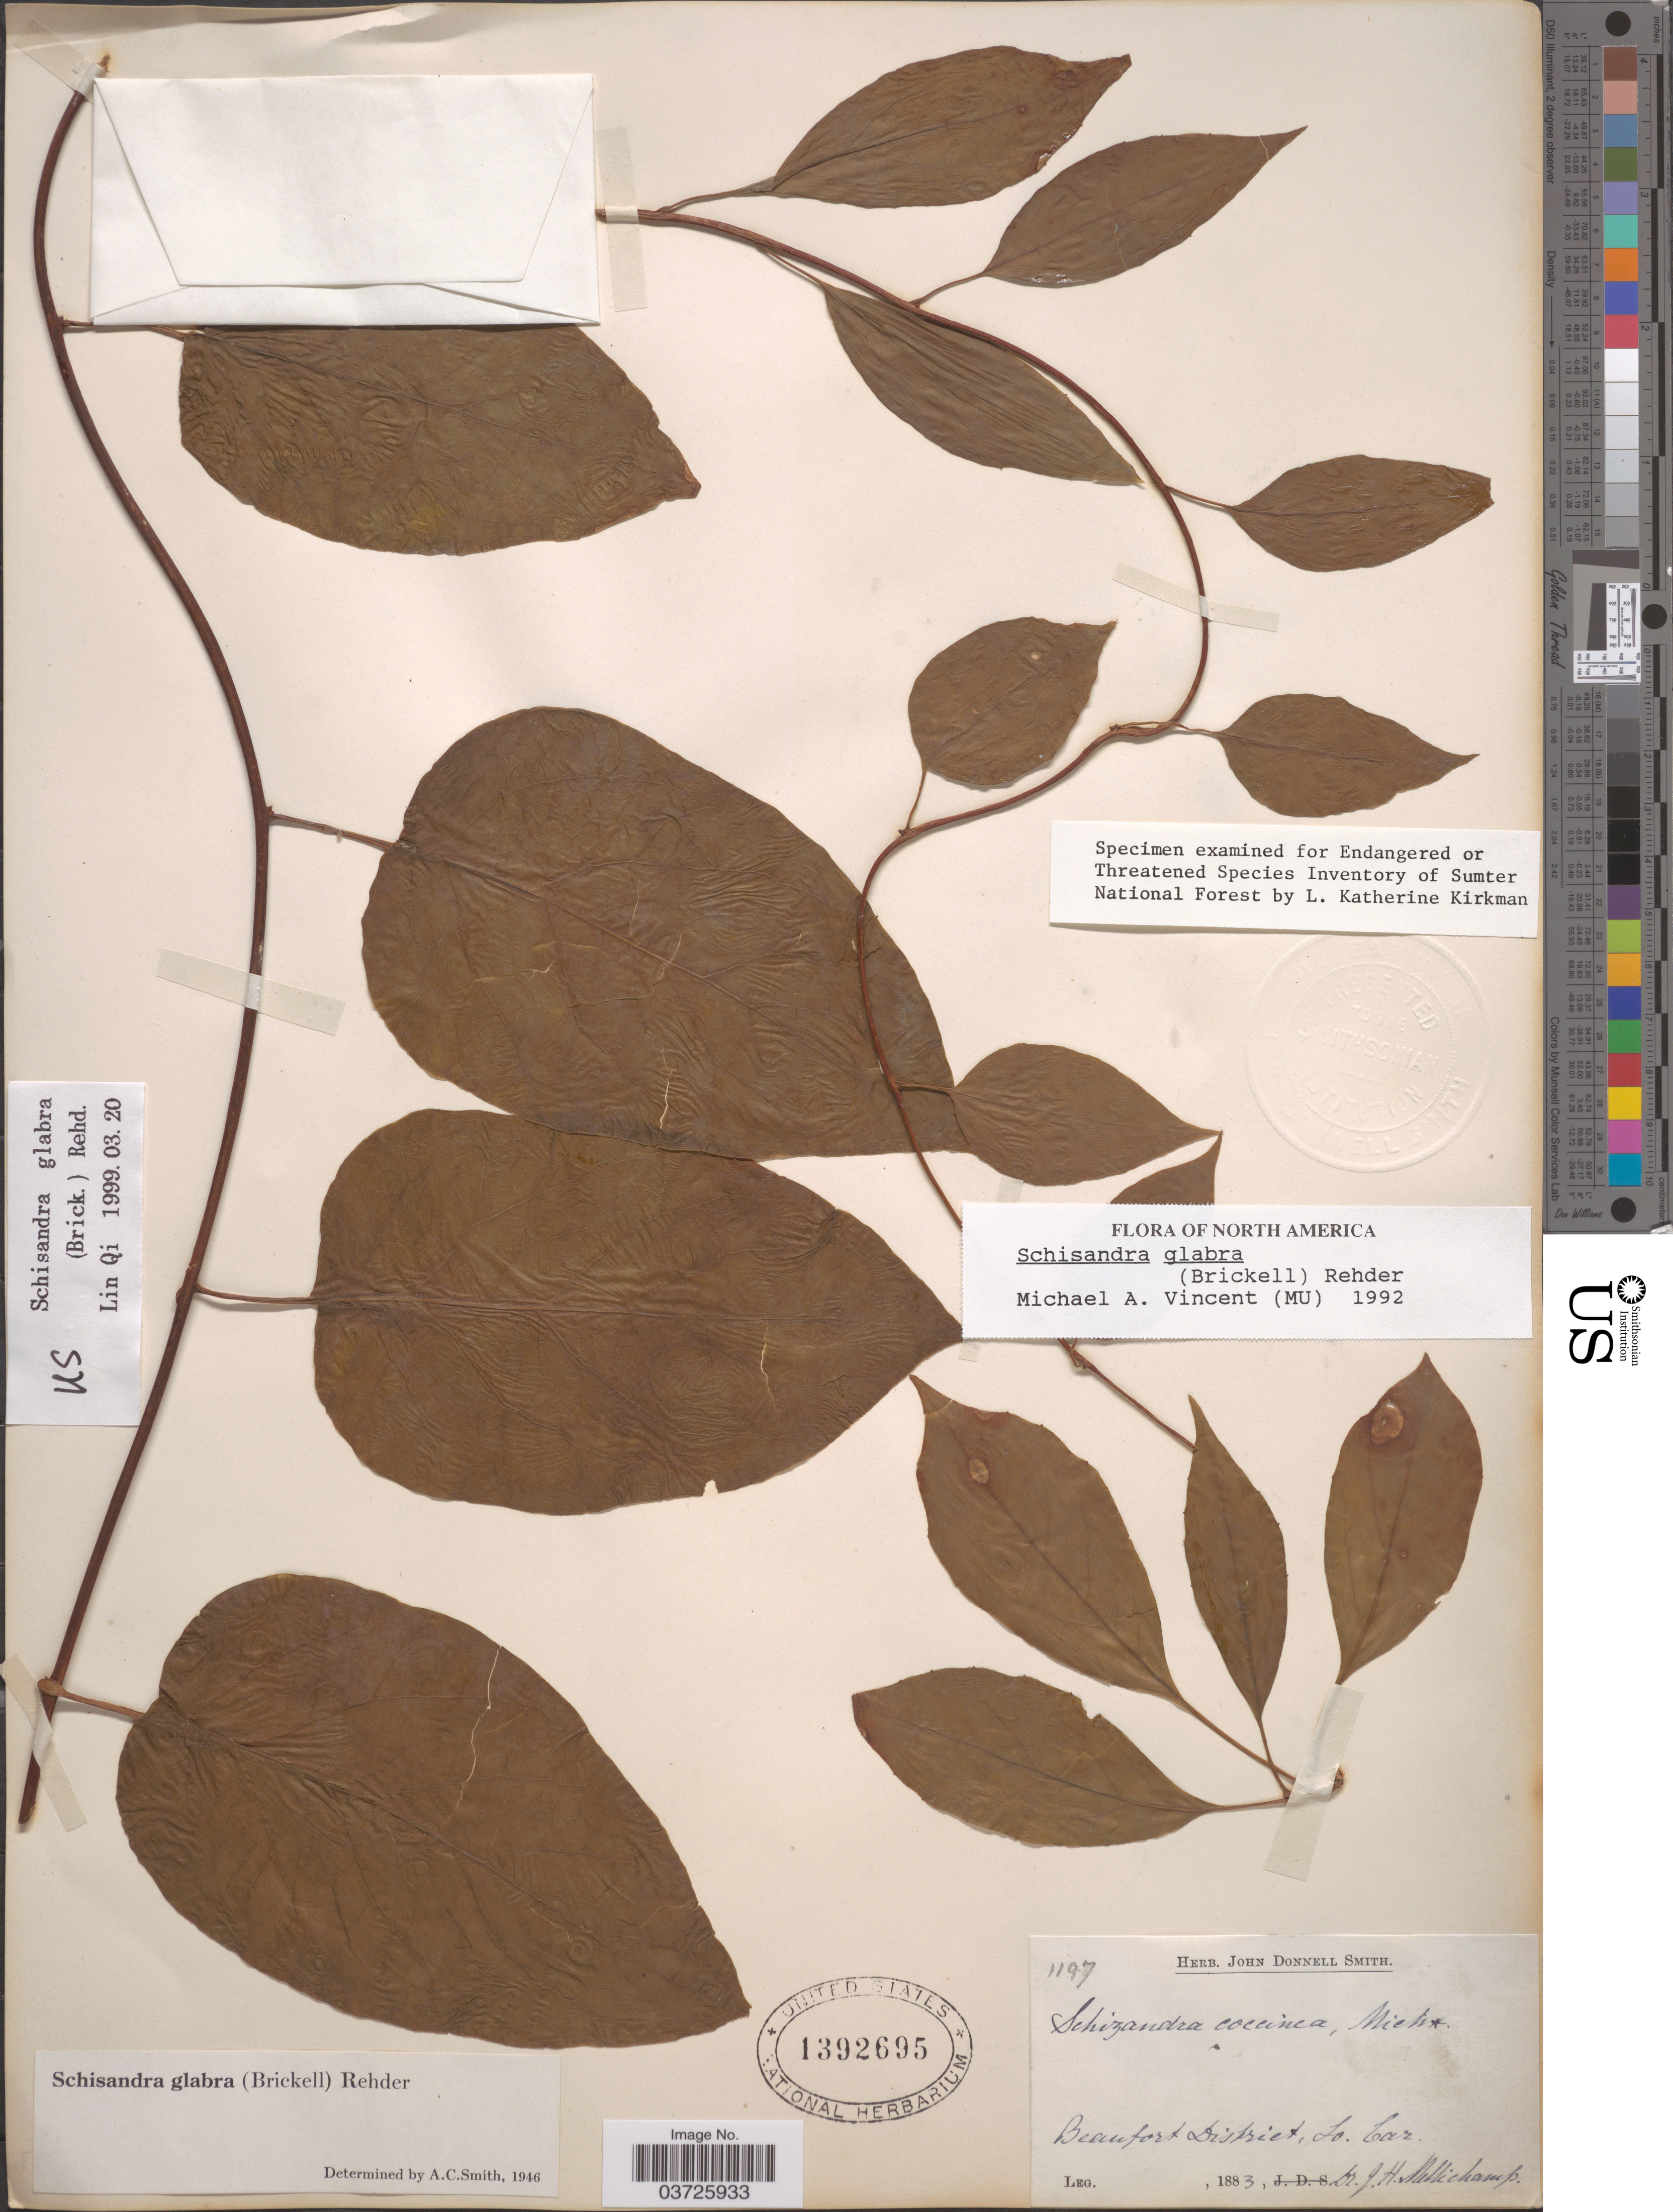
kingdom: Plantae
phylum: Tracheophyta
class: Magnoliopsida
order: Austrobaileyales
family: Schisandraceae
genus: Schisandra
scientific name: Schisandra glabra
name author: (Brickell) Rehder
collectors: J. H. Mellichamp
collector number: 1197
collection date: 1883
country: United States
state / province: South Carolina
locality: Beaufort District.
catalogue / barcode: US 1392695